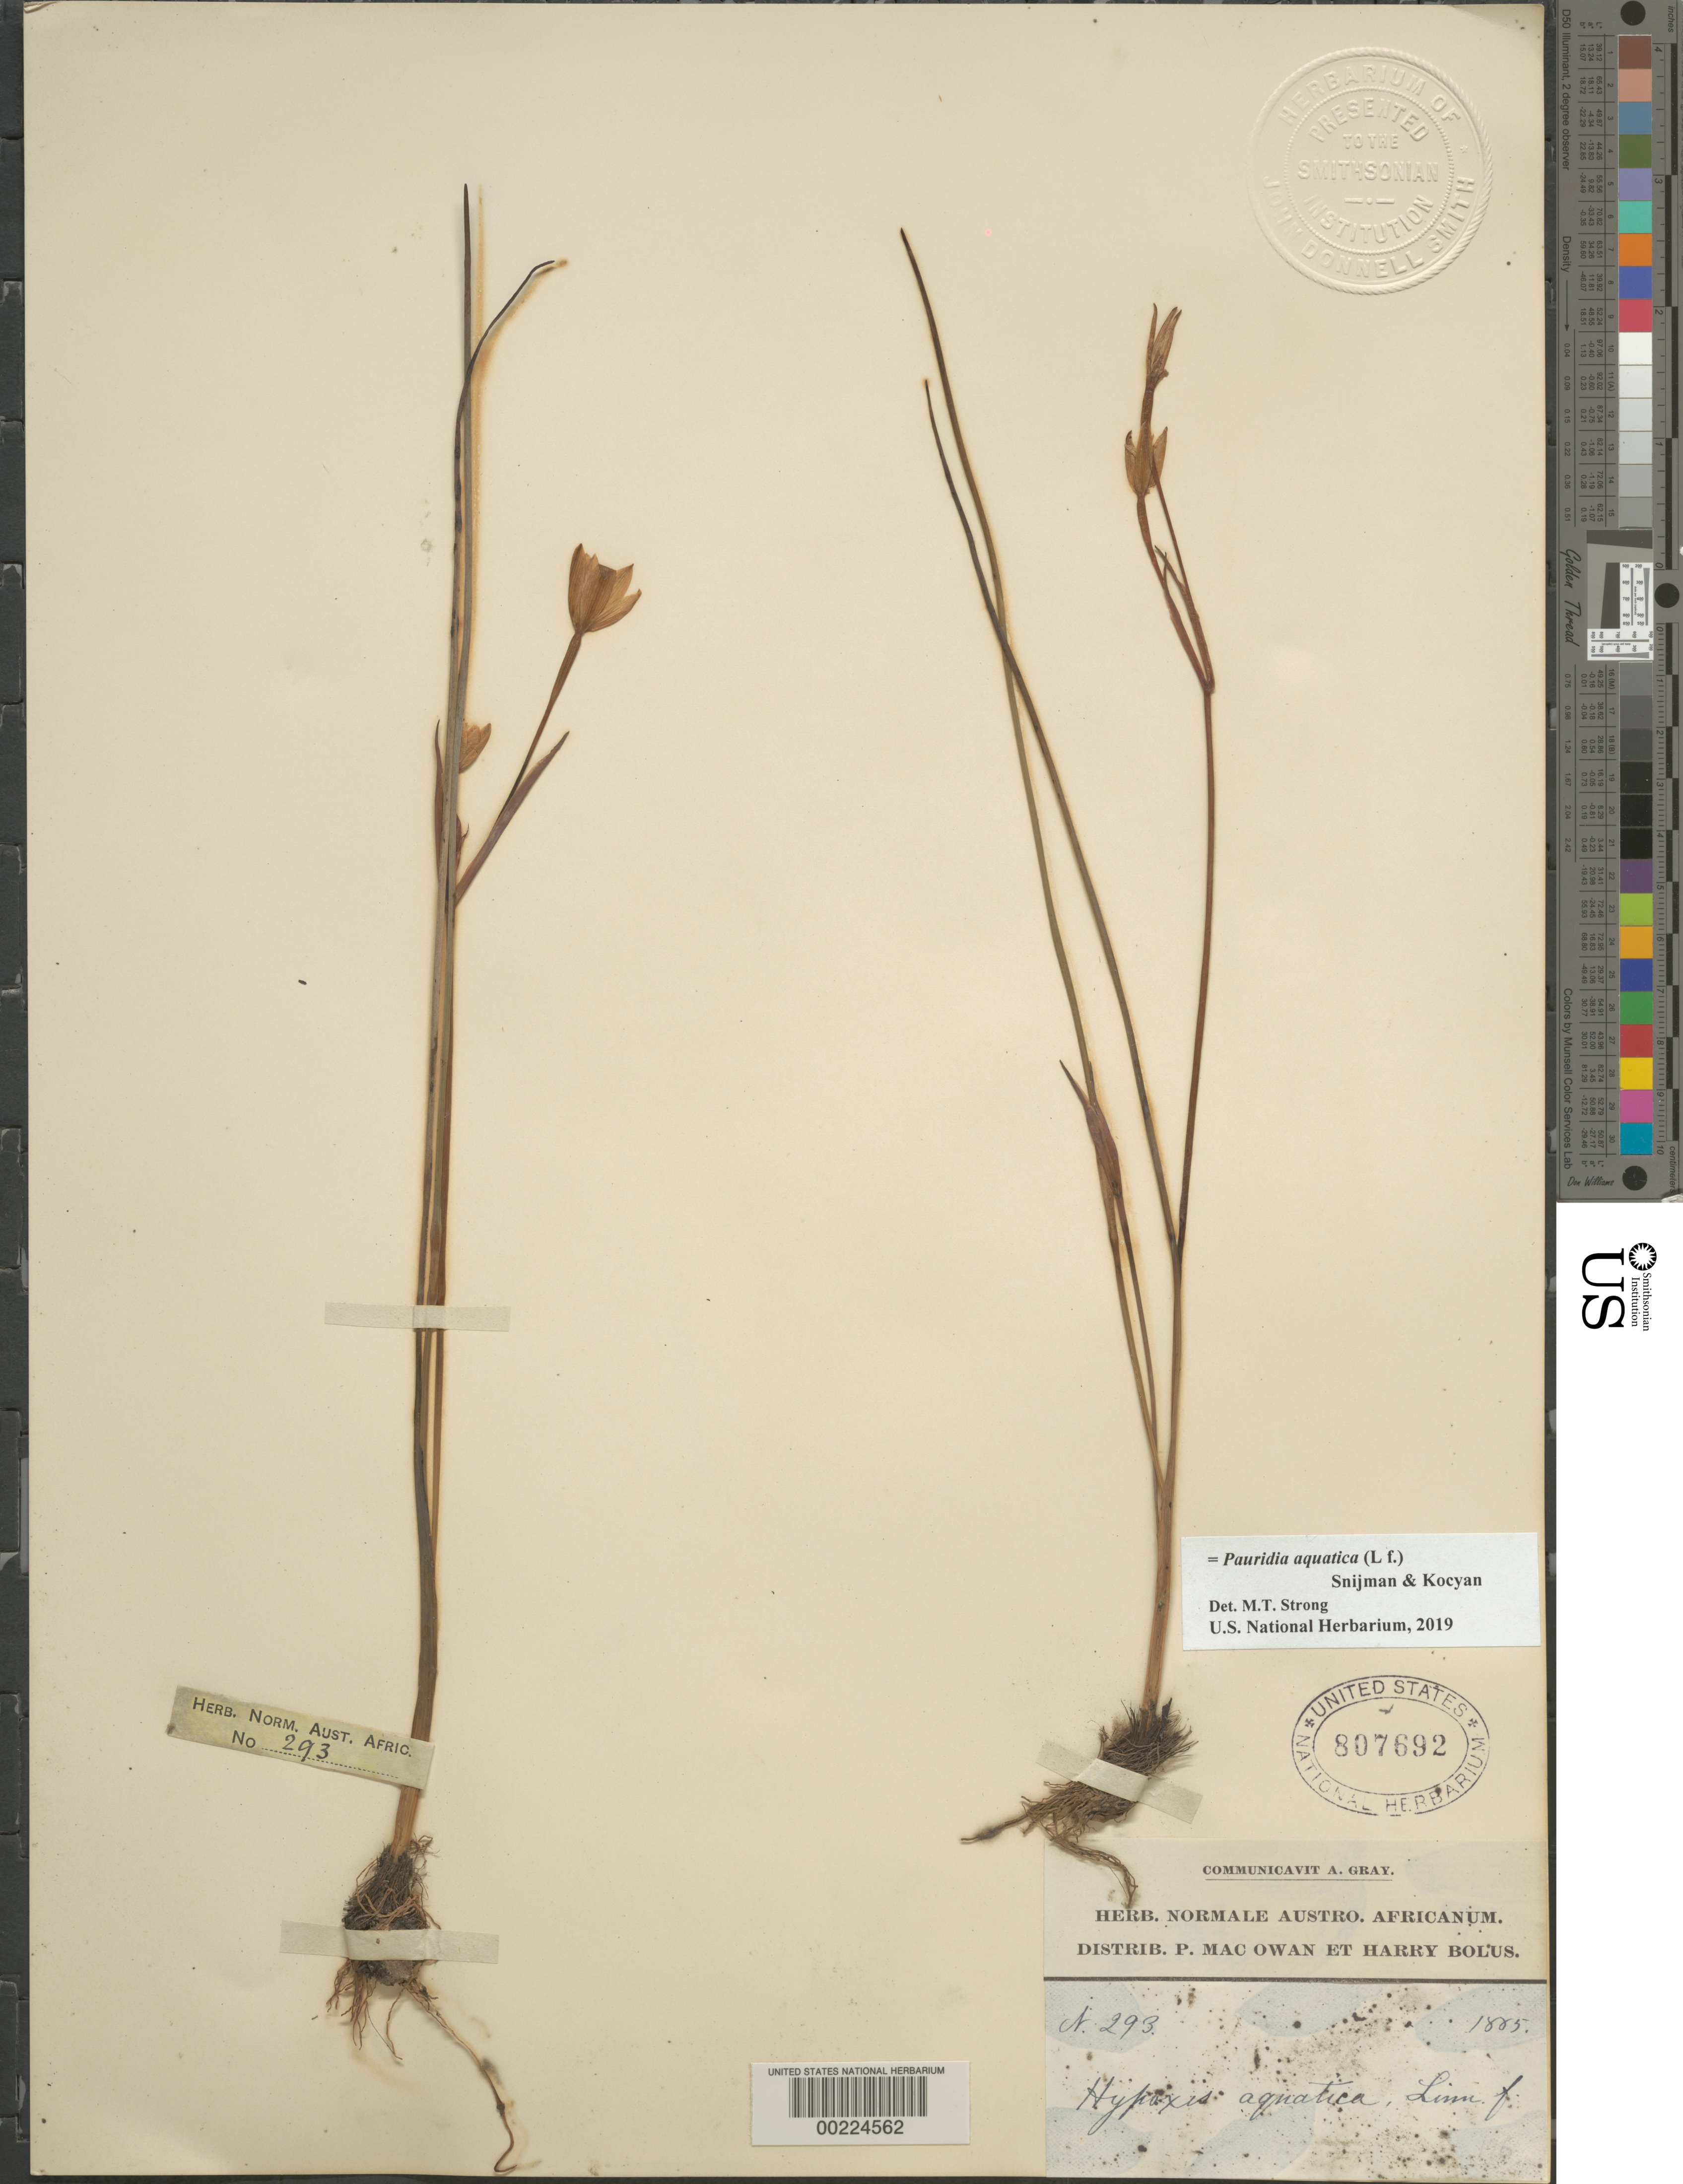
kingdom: Plantae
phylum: Tracheophyta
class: Liliopsida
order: Asparagales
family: Hypoxidaceae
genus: Pauridia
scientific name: Pauridia aquatica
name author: (L. f.) Snijman & Kocyan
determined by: Strong, Mark T., (BOT), Smithsonian Institution - National Museum of Natural History (UNITED STATES)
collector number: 293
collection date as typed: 1885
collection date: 1885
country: South Africa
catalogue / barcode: US 807692